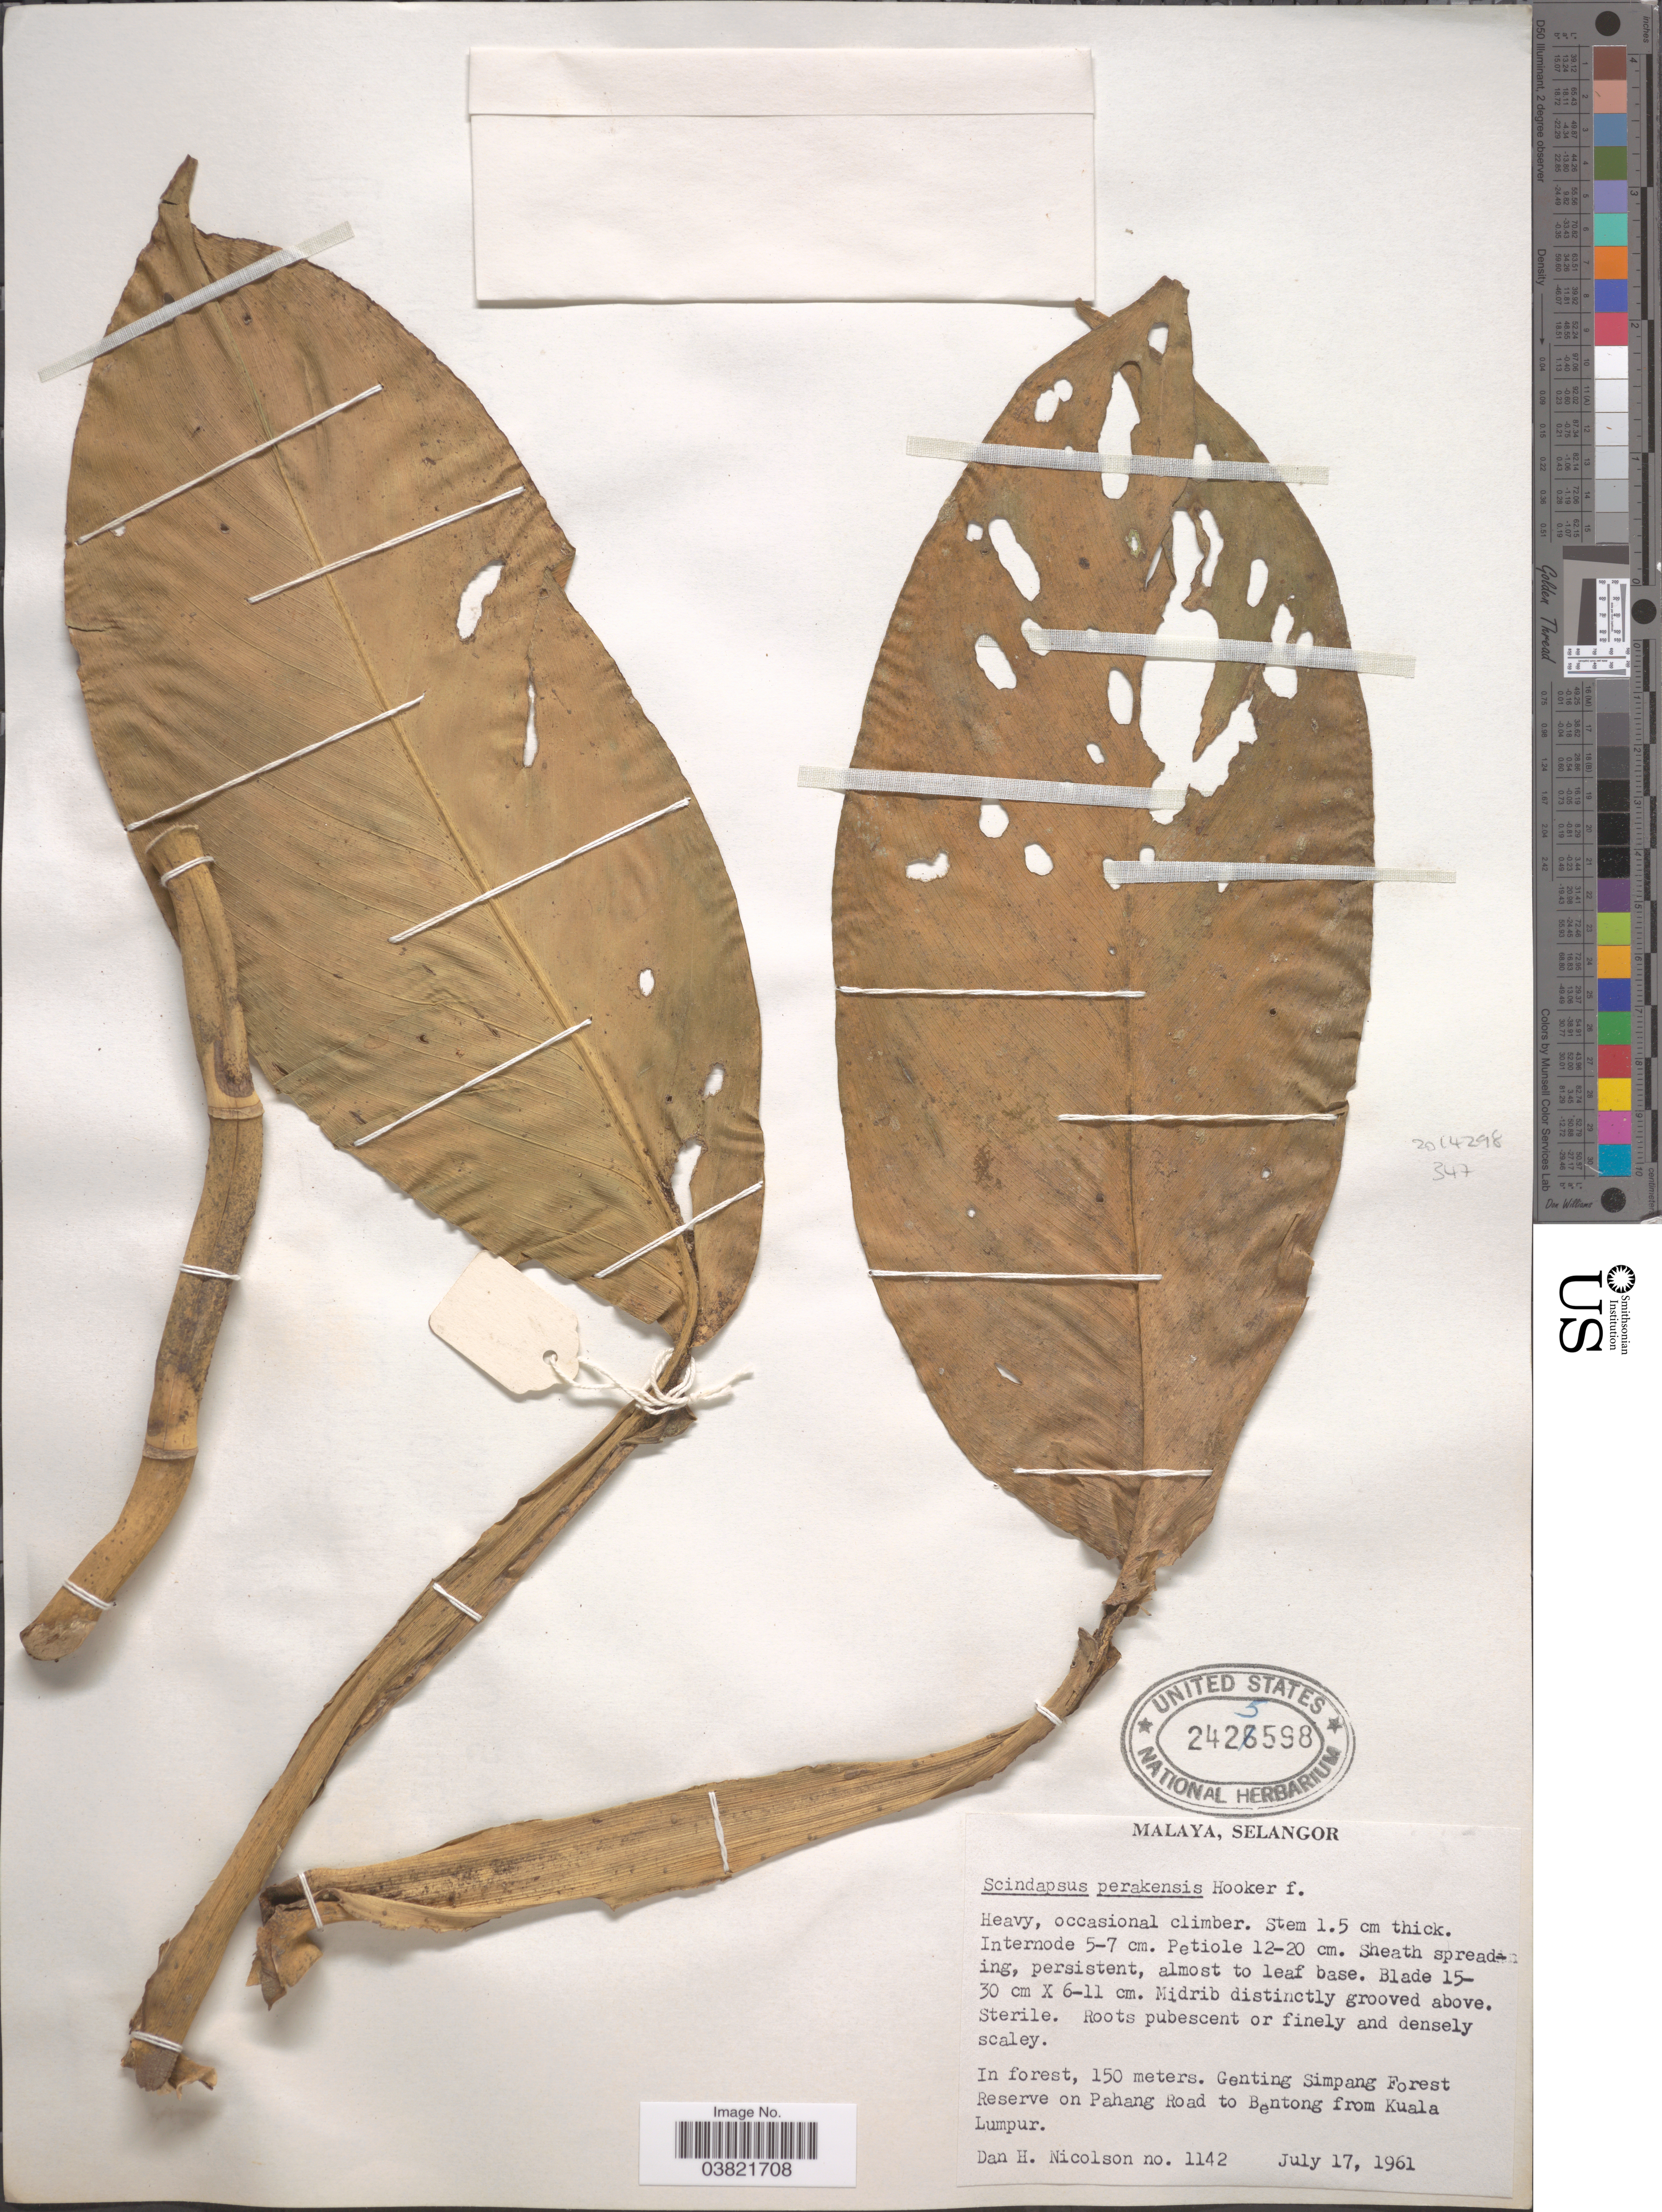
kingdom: Plantae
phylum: Tracheophyta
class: Liliopsida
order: Alismatales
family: Araceae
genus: Scindapsus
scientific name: Scindapsus perakensis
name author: Hook. f.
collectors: D. H. Nicolson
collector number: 1142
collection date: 1961-07-17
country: Malaysia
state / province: Selangor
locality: Malaya, In forest, Genting Simpang Forest Reserve on Pahang Road to Bentong from Kuala Lumpur.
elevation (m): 150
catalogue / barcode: US 2425598